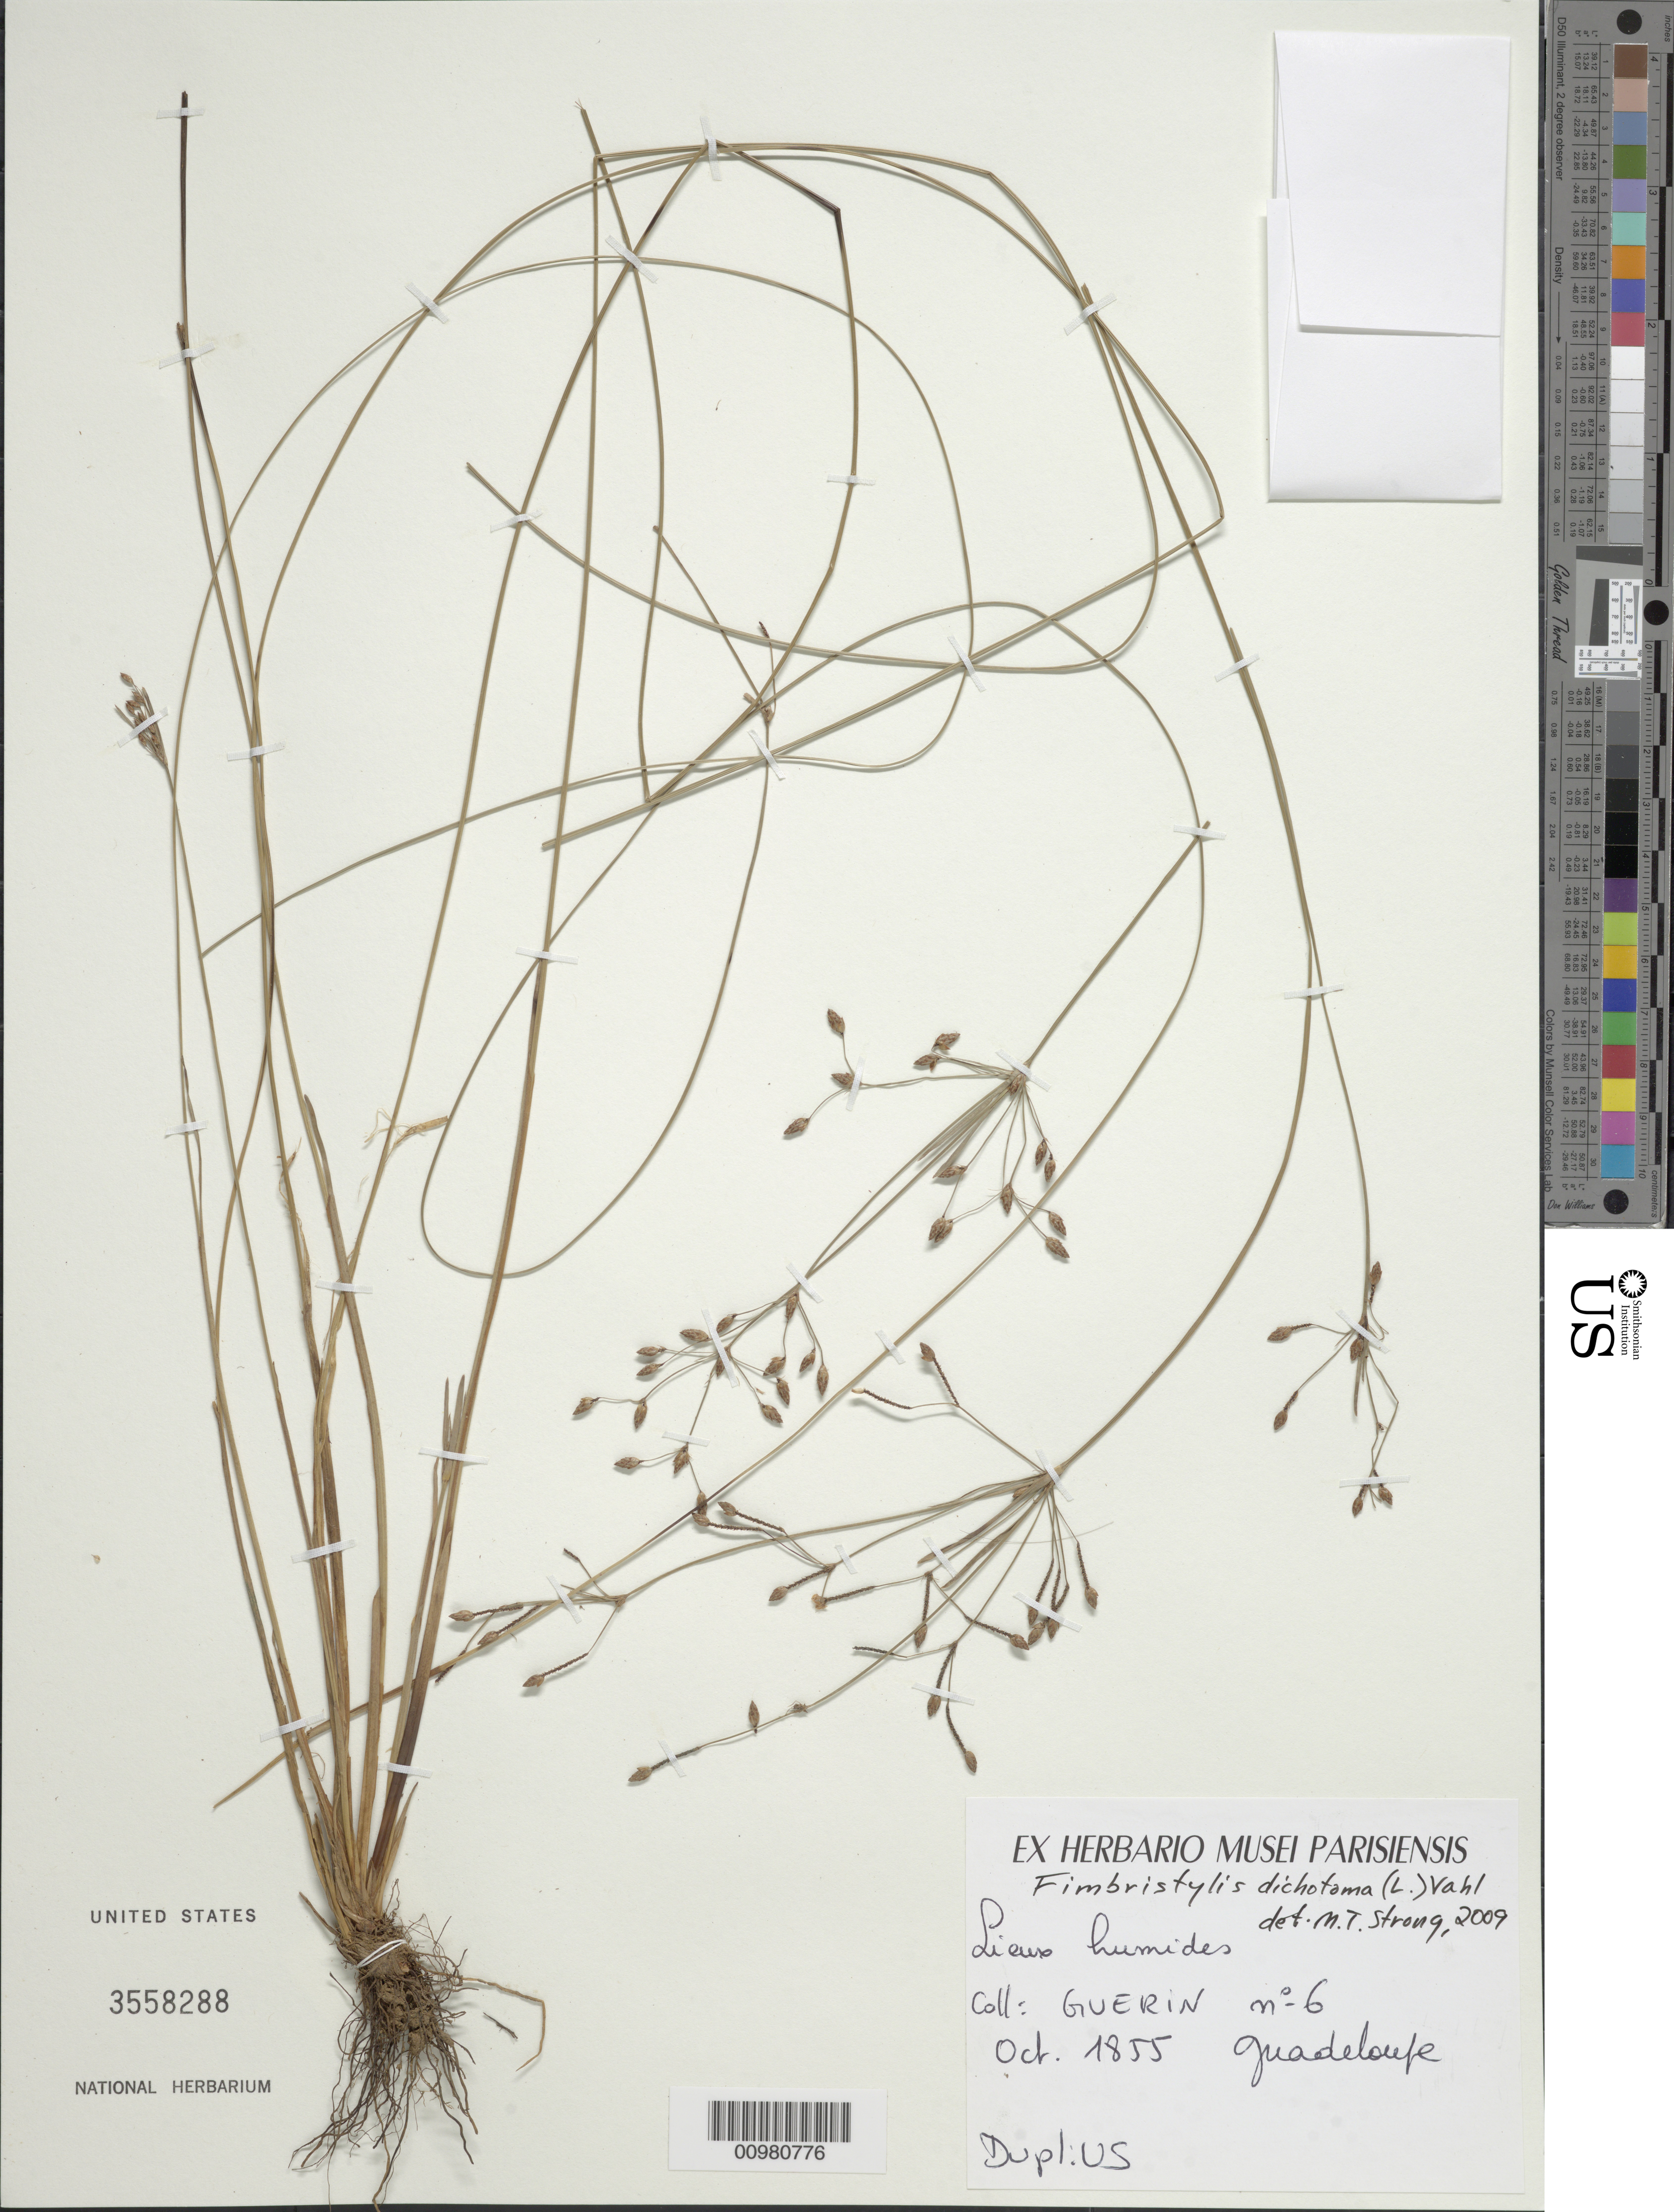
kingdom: Plantae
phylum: Tracheophyta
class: Liliopsida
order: Poales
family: Cyperaceae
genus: Fimbristylis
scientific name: Fimbristylis dichotoma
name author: (L.) Vahl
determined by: Strong, M. T., (US), Smithsonian Institution - National Museum of Natural History (UNITED STATES)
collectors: J. B. Guérin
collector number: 6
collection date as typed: Oct 1855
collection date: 1855-10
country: Guadeloupe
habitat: Lieux humides.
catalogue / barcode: US 3558288